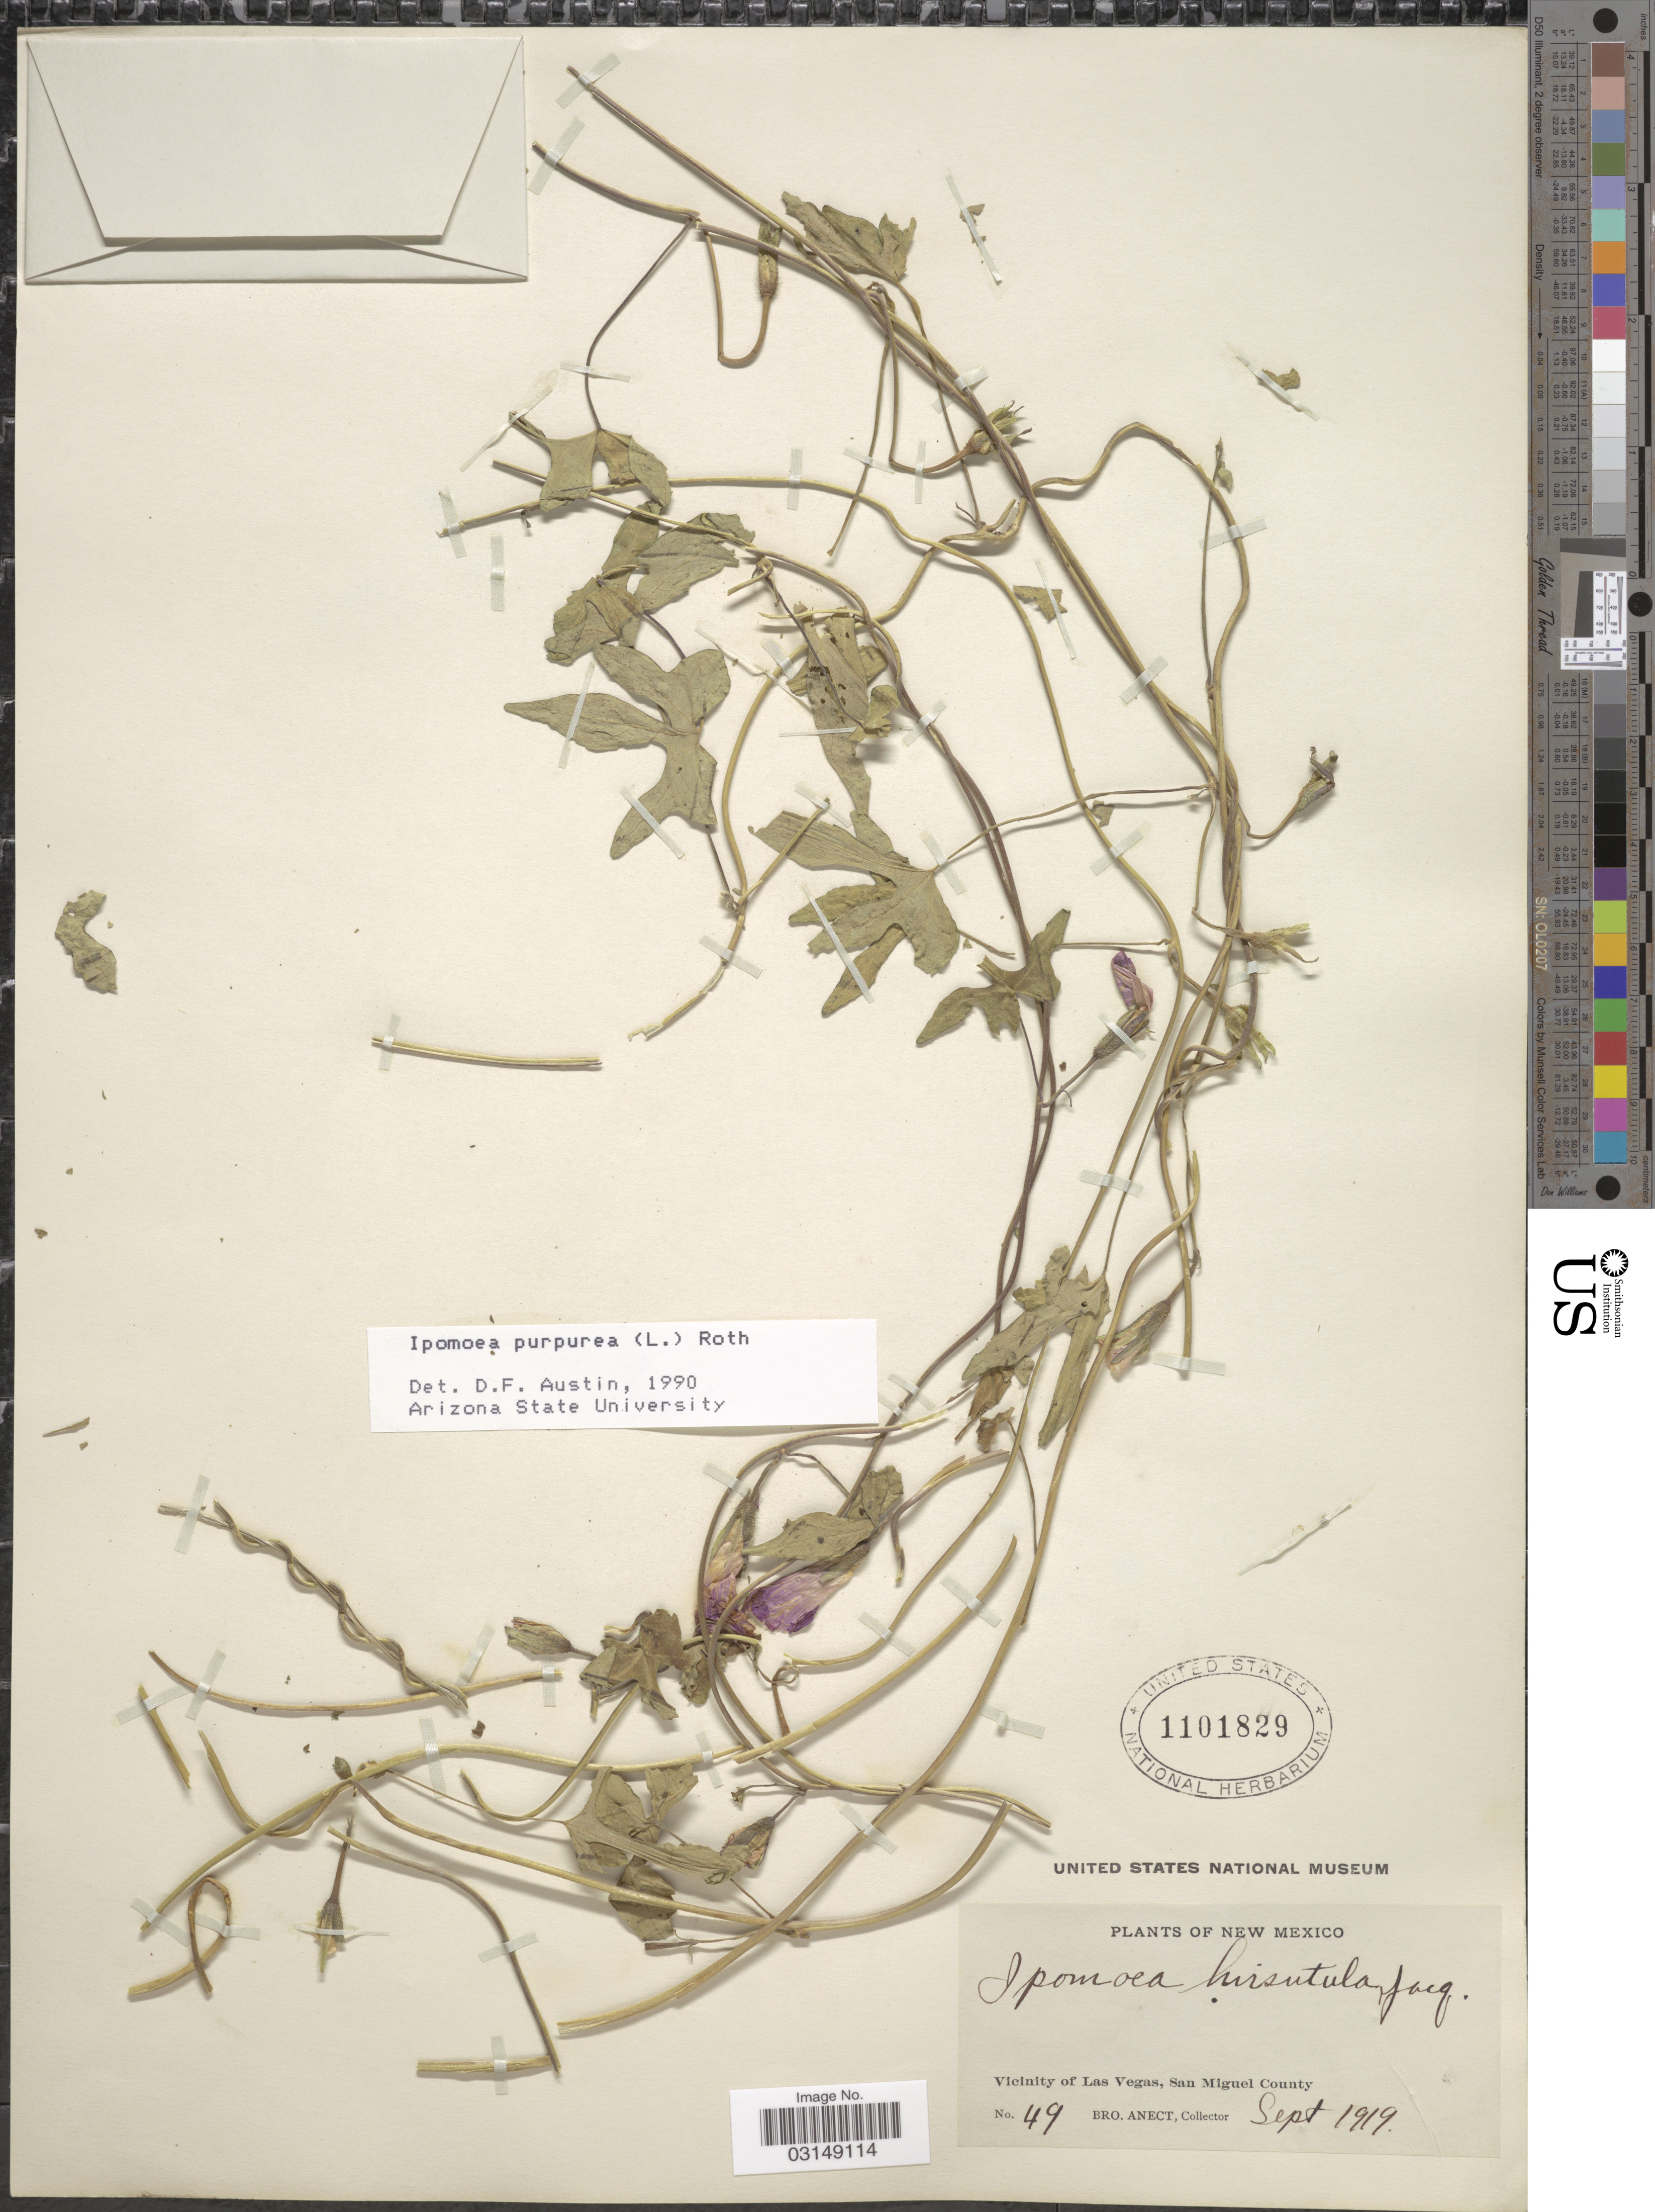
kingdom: Plantae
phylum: Tracheophyta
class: Magnoliopsida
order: Solanales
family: Convolvulaceae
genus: Ipomoea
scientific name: Ipomoea purpurea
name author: (L.) Roth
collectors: B. Anect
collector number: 49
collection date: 1919-09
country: United States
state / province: New Mexico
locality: Vicinity of Las Vegas, San Miguel County.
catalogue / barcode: US 1101829